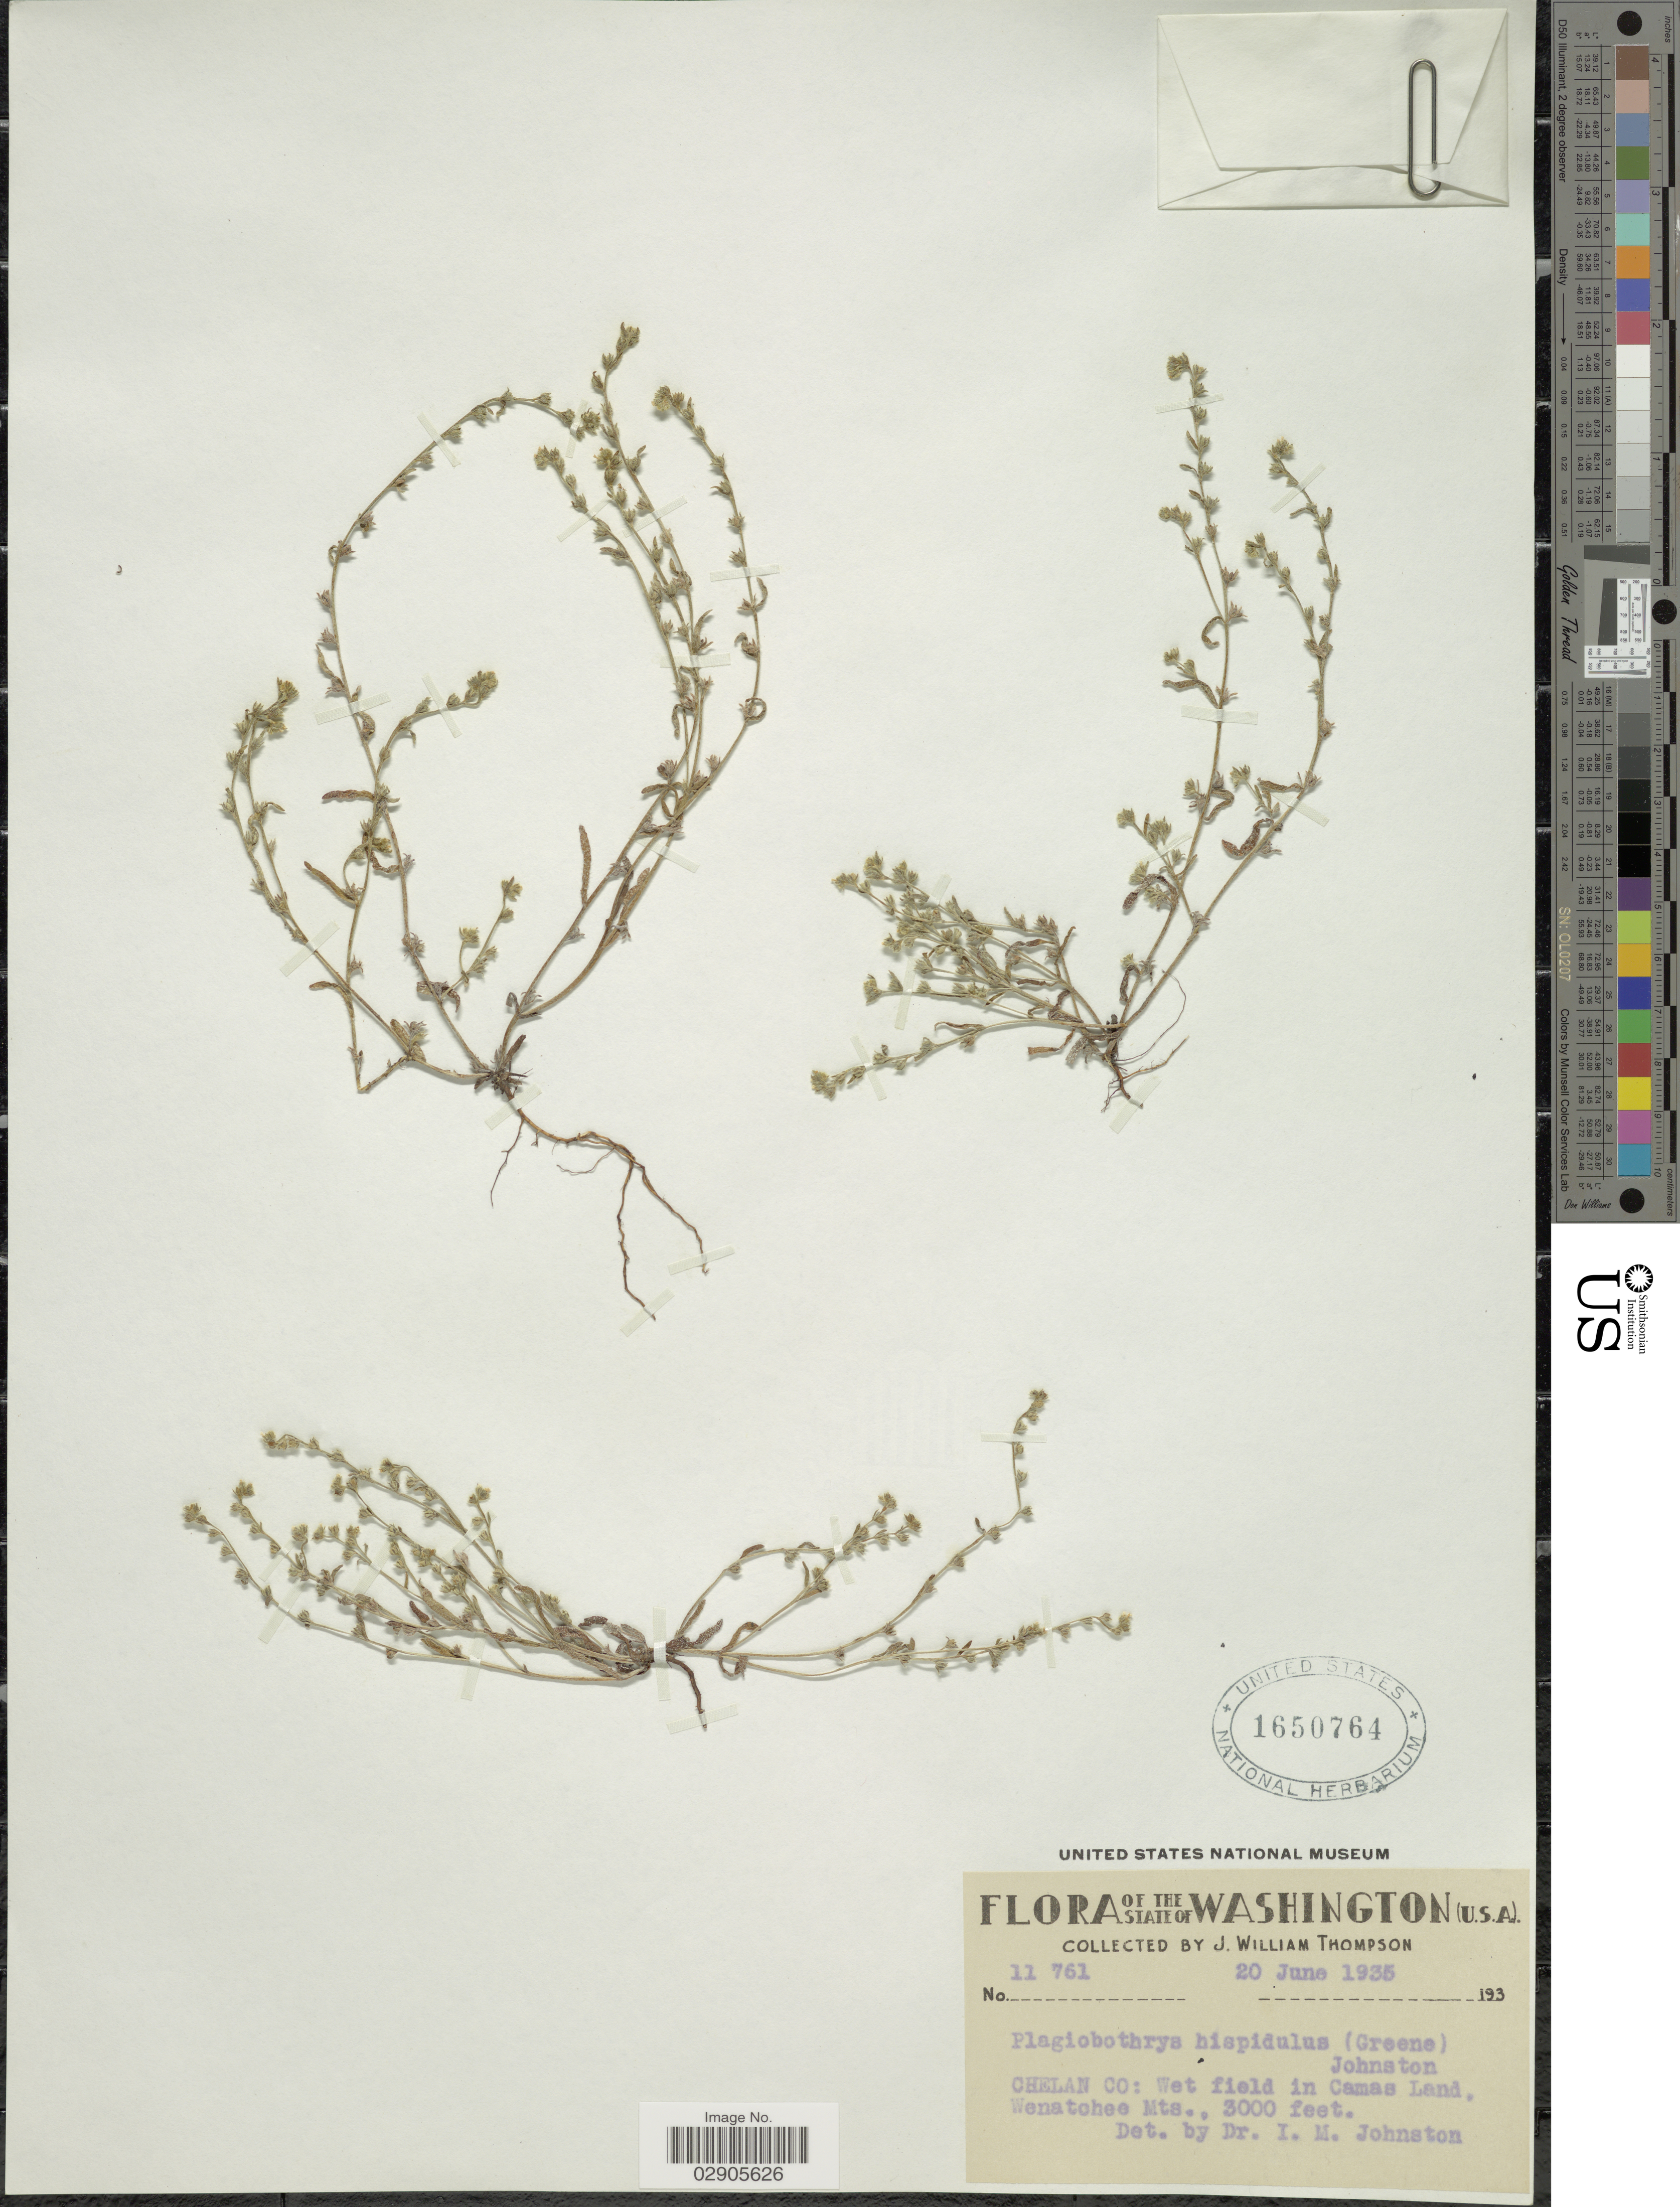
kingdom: Plantae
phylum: Tracheophyta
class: Magnoliopsida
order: Boraginales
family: Boraginaceae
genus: Plagiobothrys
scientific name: Plagiobothrys hispidulus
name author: (Greene) I.M. Johnst.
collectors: J. W. Thompson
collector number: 11761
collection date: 1935-06-20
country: United States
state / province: Washington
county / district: Chelan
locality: Chelan Co: Wet field in Camas Land, Wenatchee Mts.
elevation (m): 914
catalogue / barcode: US 1650764